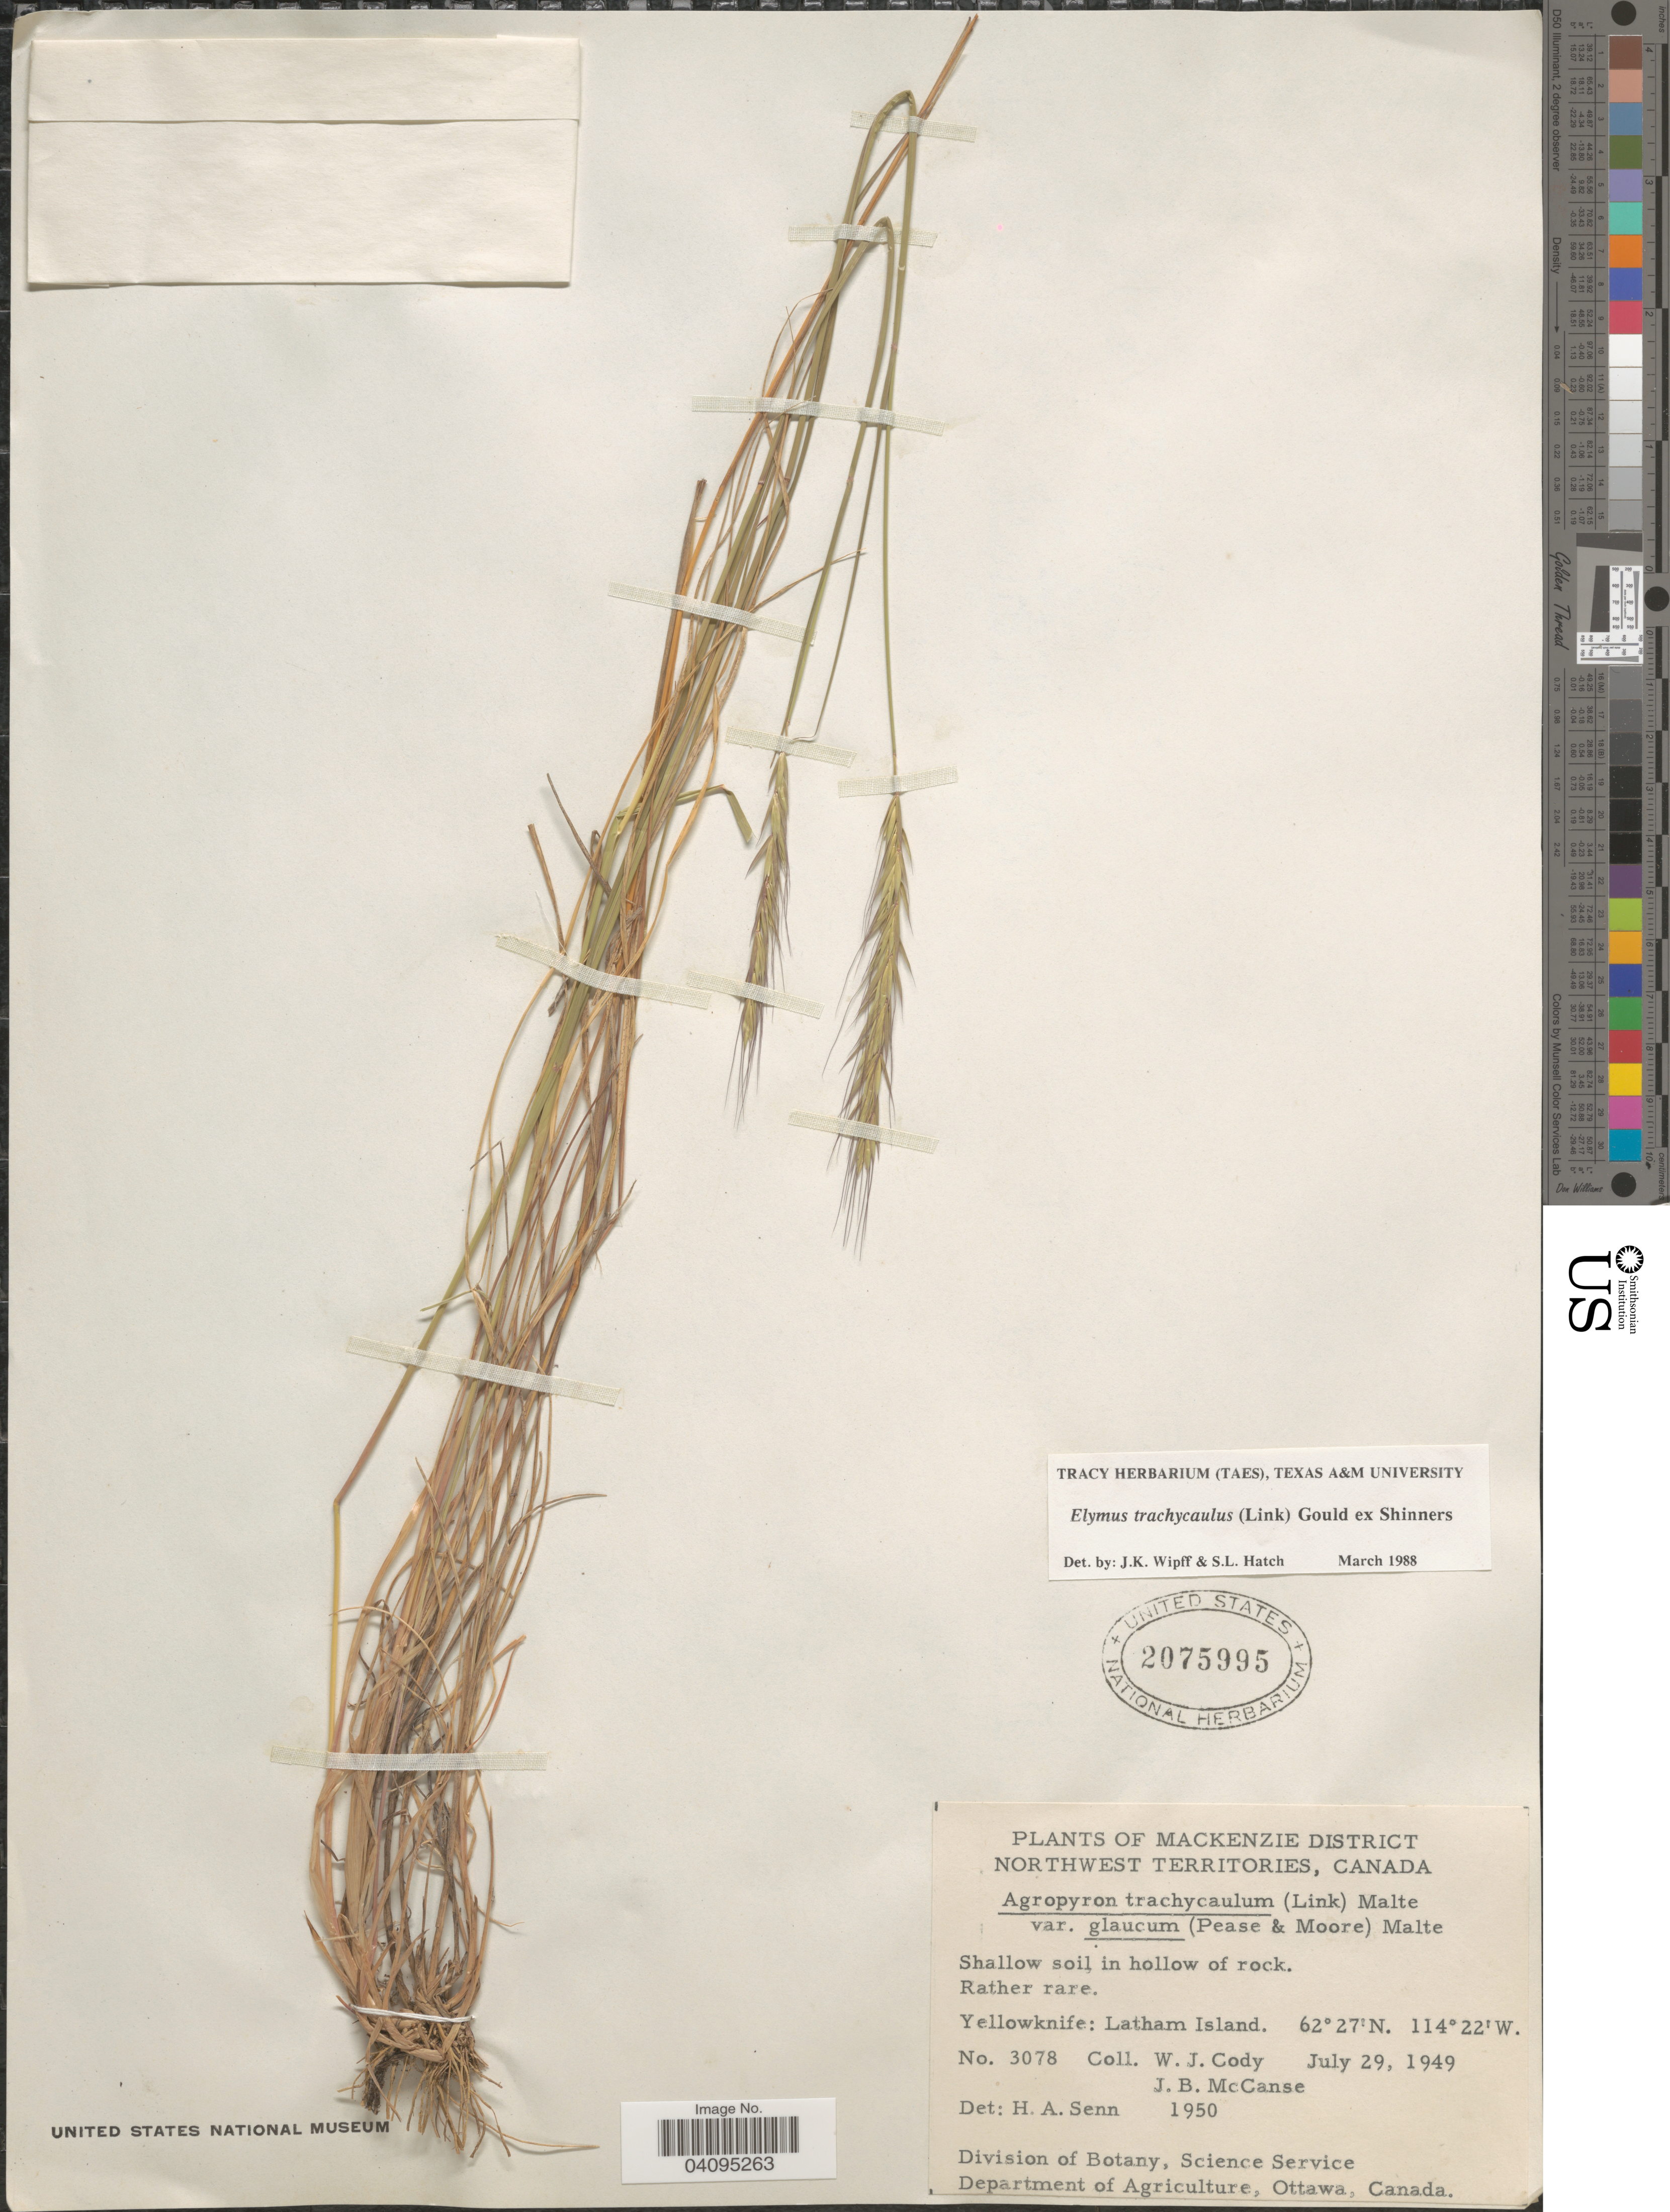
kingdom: Plantae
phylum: Tracheophyta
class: Liliopsida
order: Poales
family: Poaceae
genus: Elymus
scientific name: Elymus trachycaulus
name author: (Link) Gould ex Shinners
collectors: W. Cody & J. McCanse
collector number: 3078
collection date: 1949-07-29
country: Canada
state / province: Northwest Territories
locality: Mackenzie District. Yellowknife: Latham Island.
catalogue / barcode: US 2075995